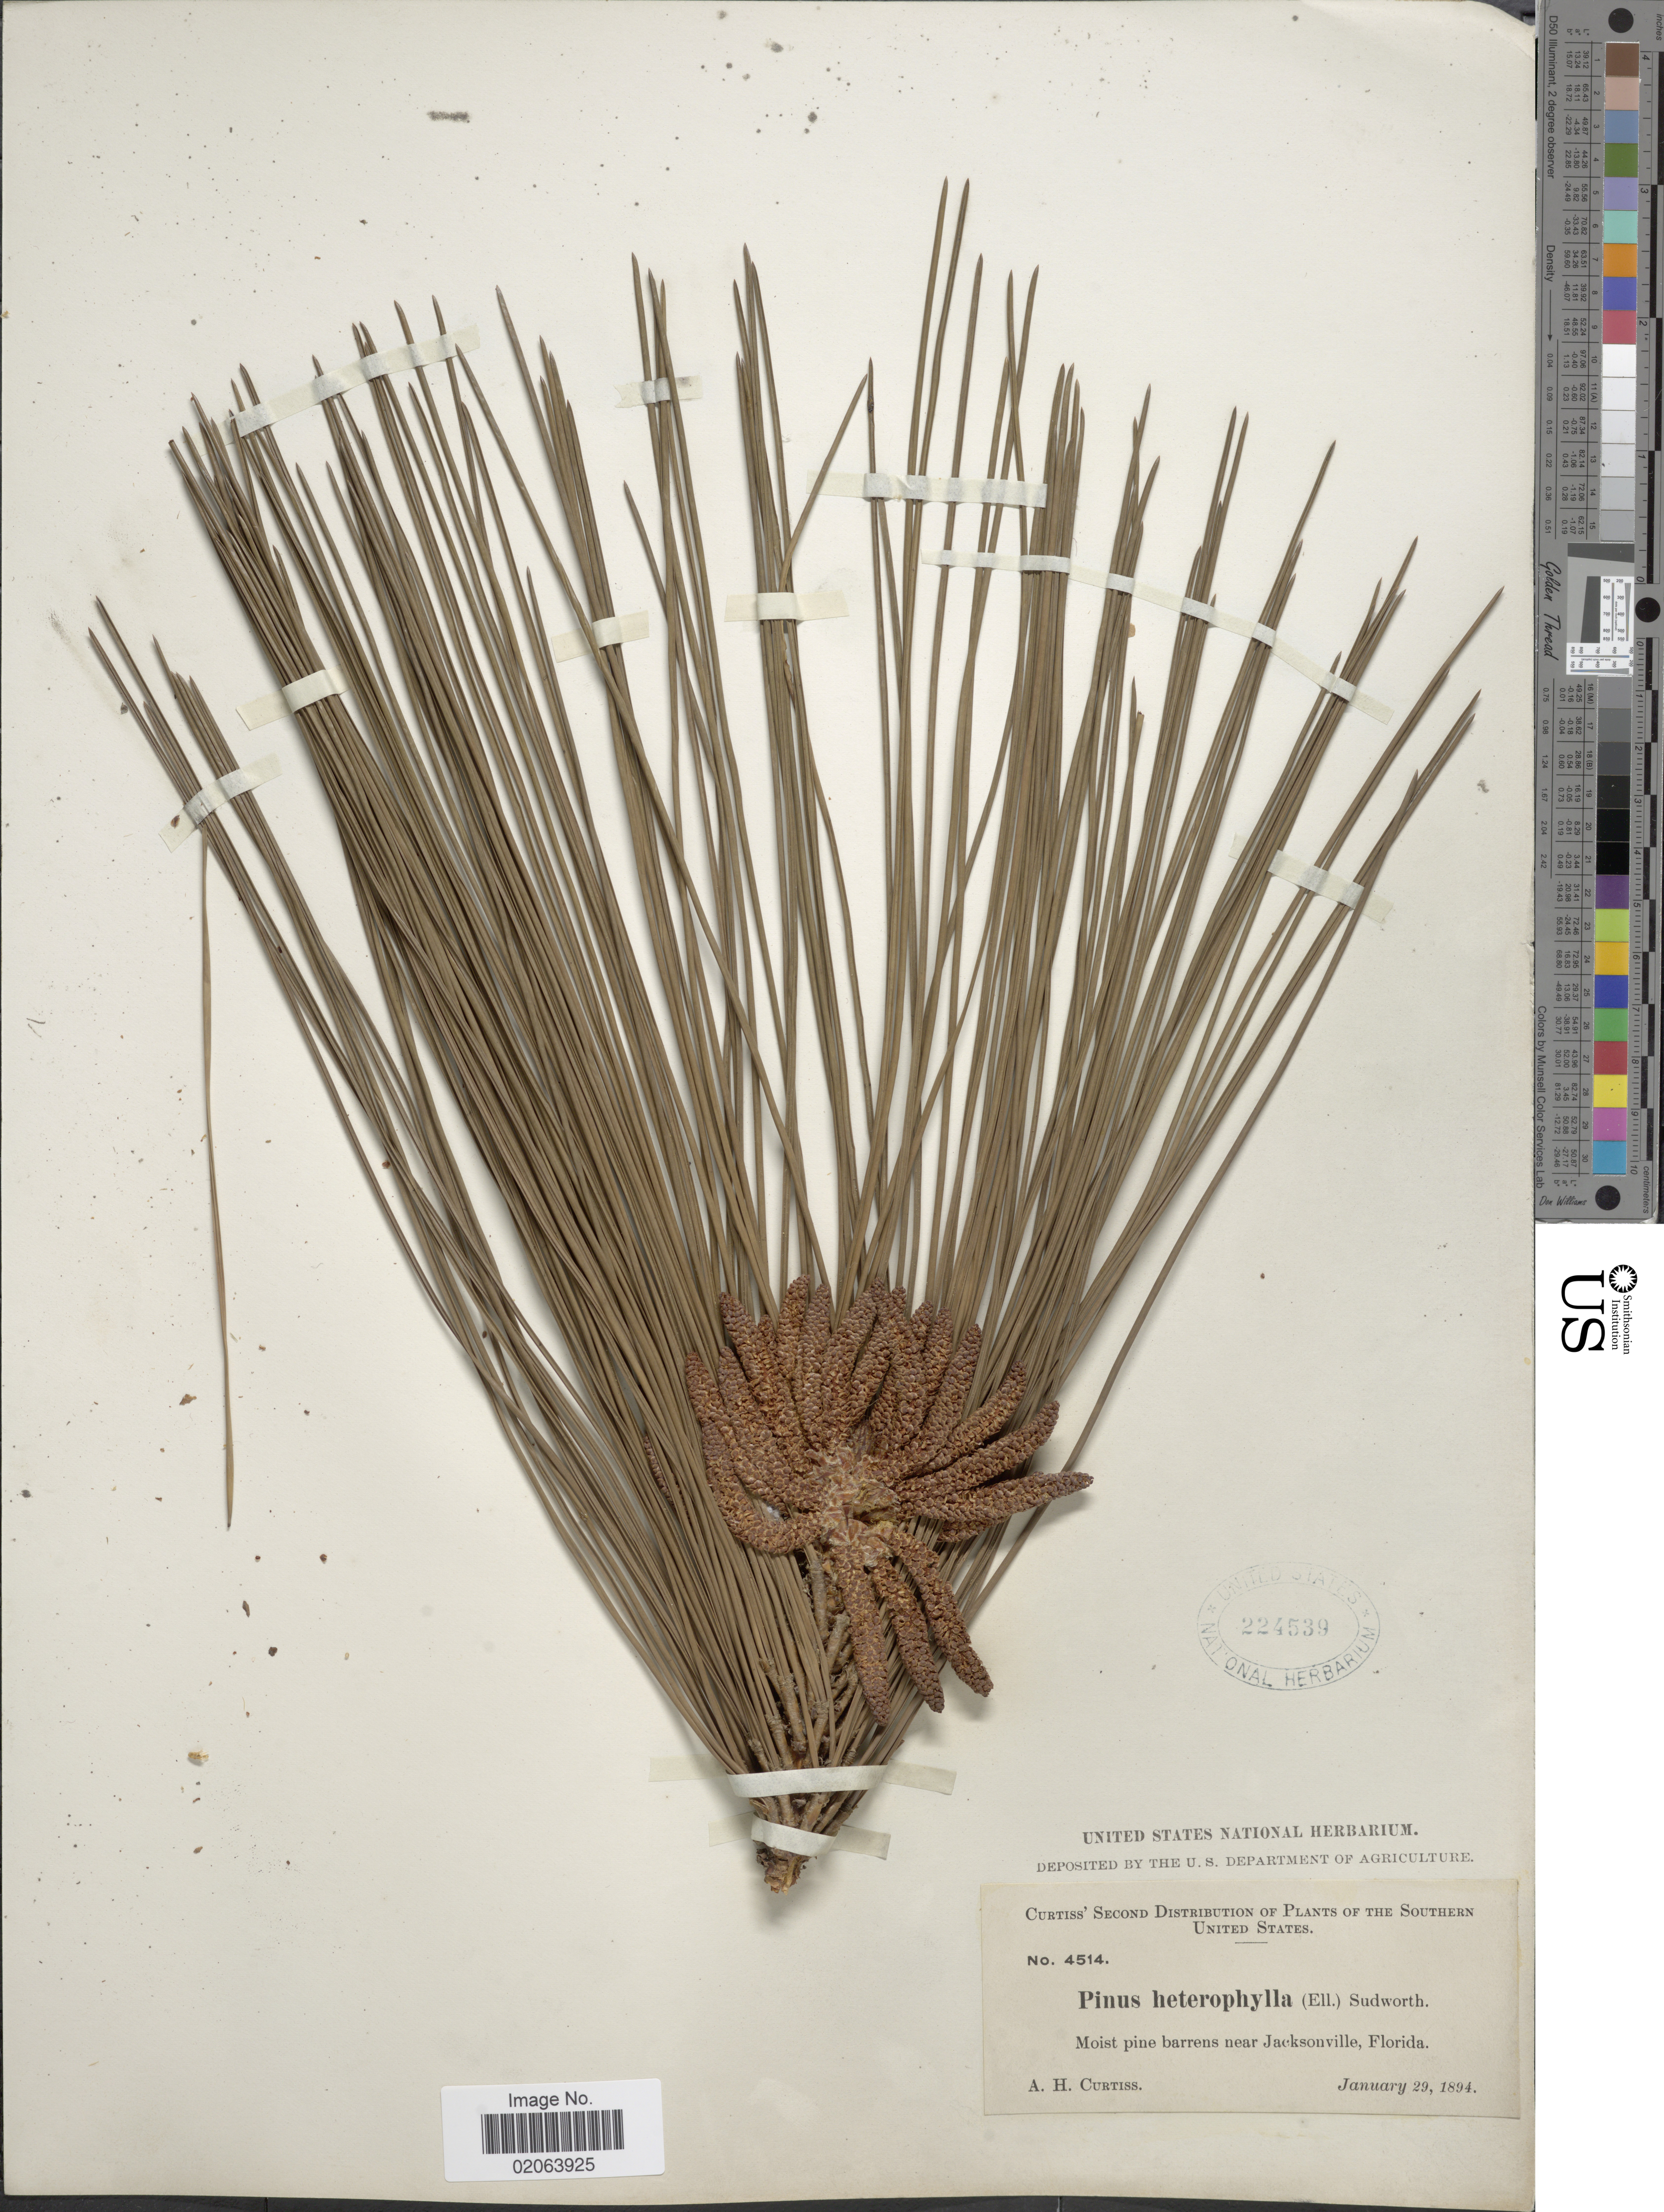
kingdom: Plantae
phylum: Tracheophyta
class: Pinopsida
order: Pinales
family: Pinaceae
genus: Pinus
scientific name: Pinus elliottii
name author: Engelm.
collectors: A. H. Curtiss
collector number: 4514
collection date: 1894-01-29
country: United States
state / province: Florida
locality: Near Jacksonville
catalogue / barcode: US 224539